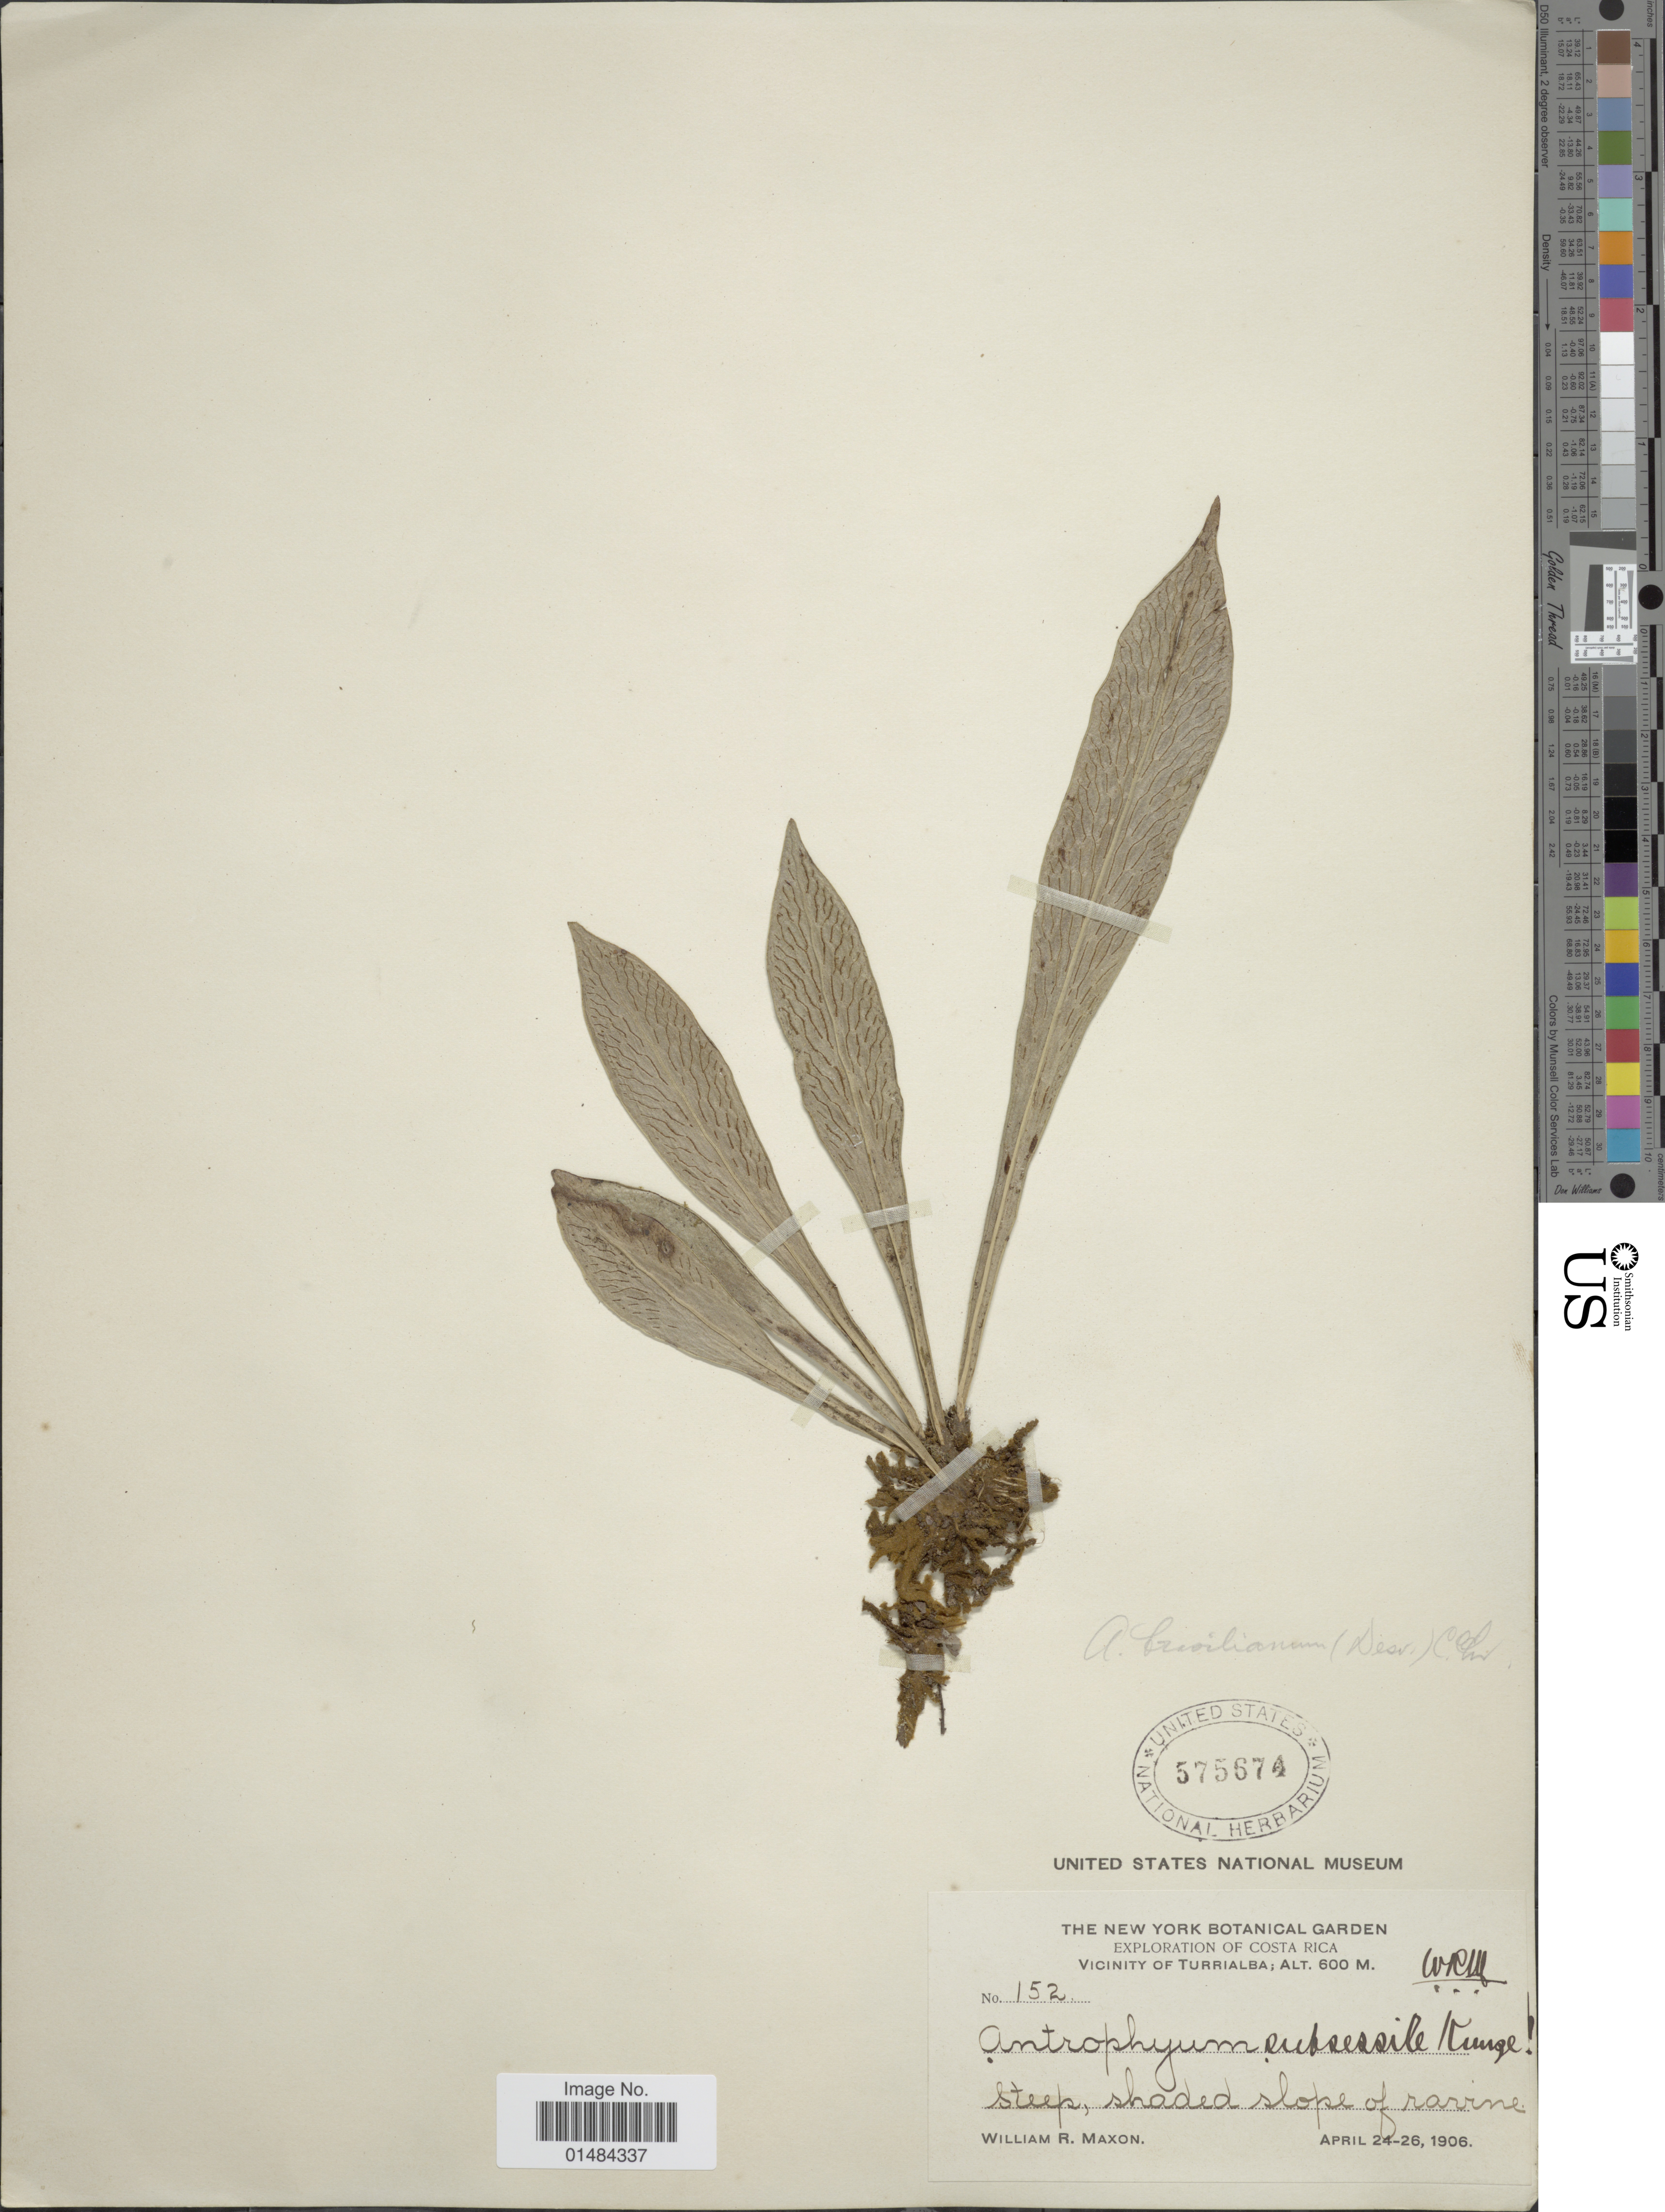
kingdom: Plantae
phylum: Tracheophyta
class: Polypodiopsida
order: Polypodiales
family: Pteridaceae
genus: Polytaenium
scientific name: Polytaenium chlorosporum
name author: (Mickel & Beitel) E.H. Crane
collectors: W. R. Maxon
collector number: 152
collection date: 1906-04-24/1906-04-26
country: Costa Rica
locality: Costa Rica, Vicinity of Turrialba.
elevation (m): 600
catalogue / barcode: US 575674